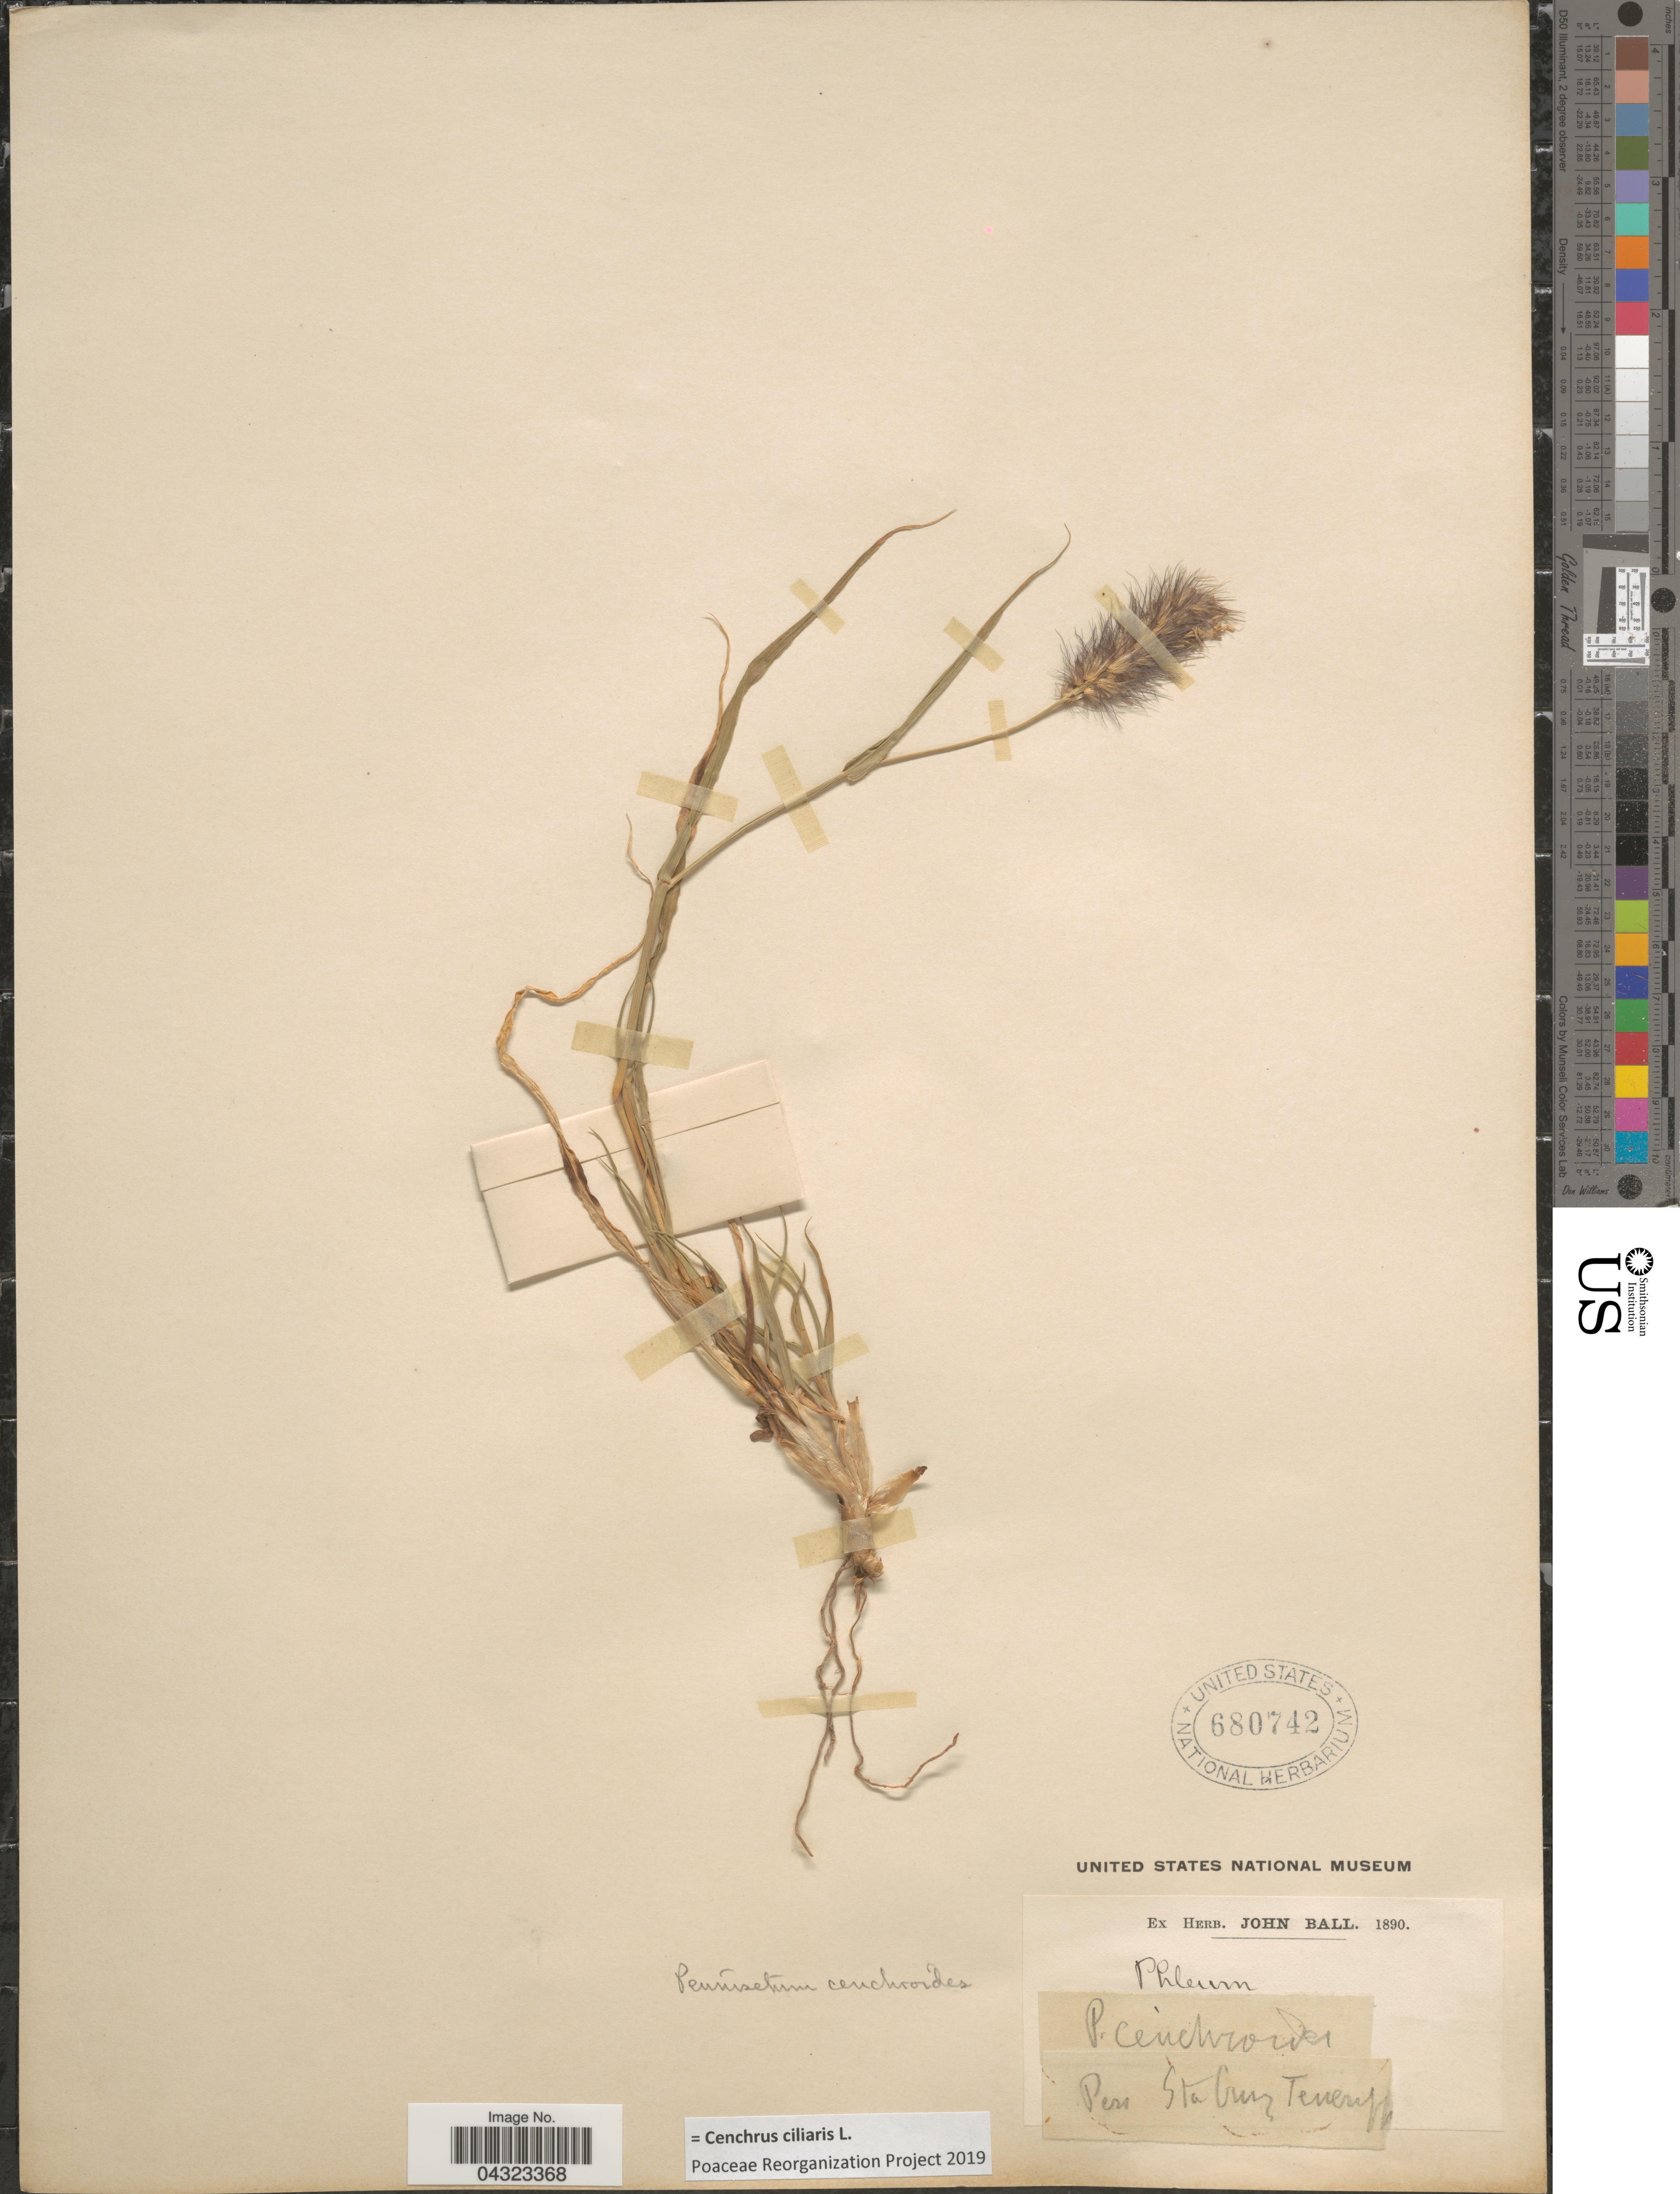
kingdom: Plantae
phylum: Tracheophyta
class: Liliopsida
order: Poales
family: Poaceae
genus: Cenchrus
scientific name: Cenchrus ciliaris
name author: L.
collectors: ex herb. John Ball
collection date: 1890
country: Spain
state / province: Canarias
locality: Pen, Sta Cruz Teneriff.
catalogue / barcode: US 680742